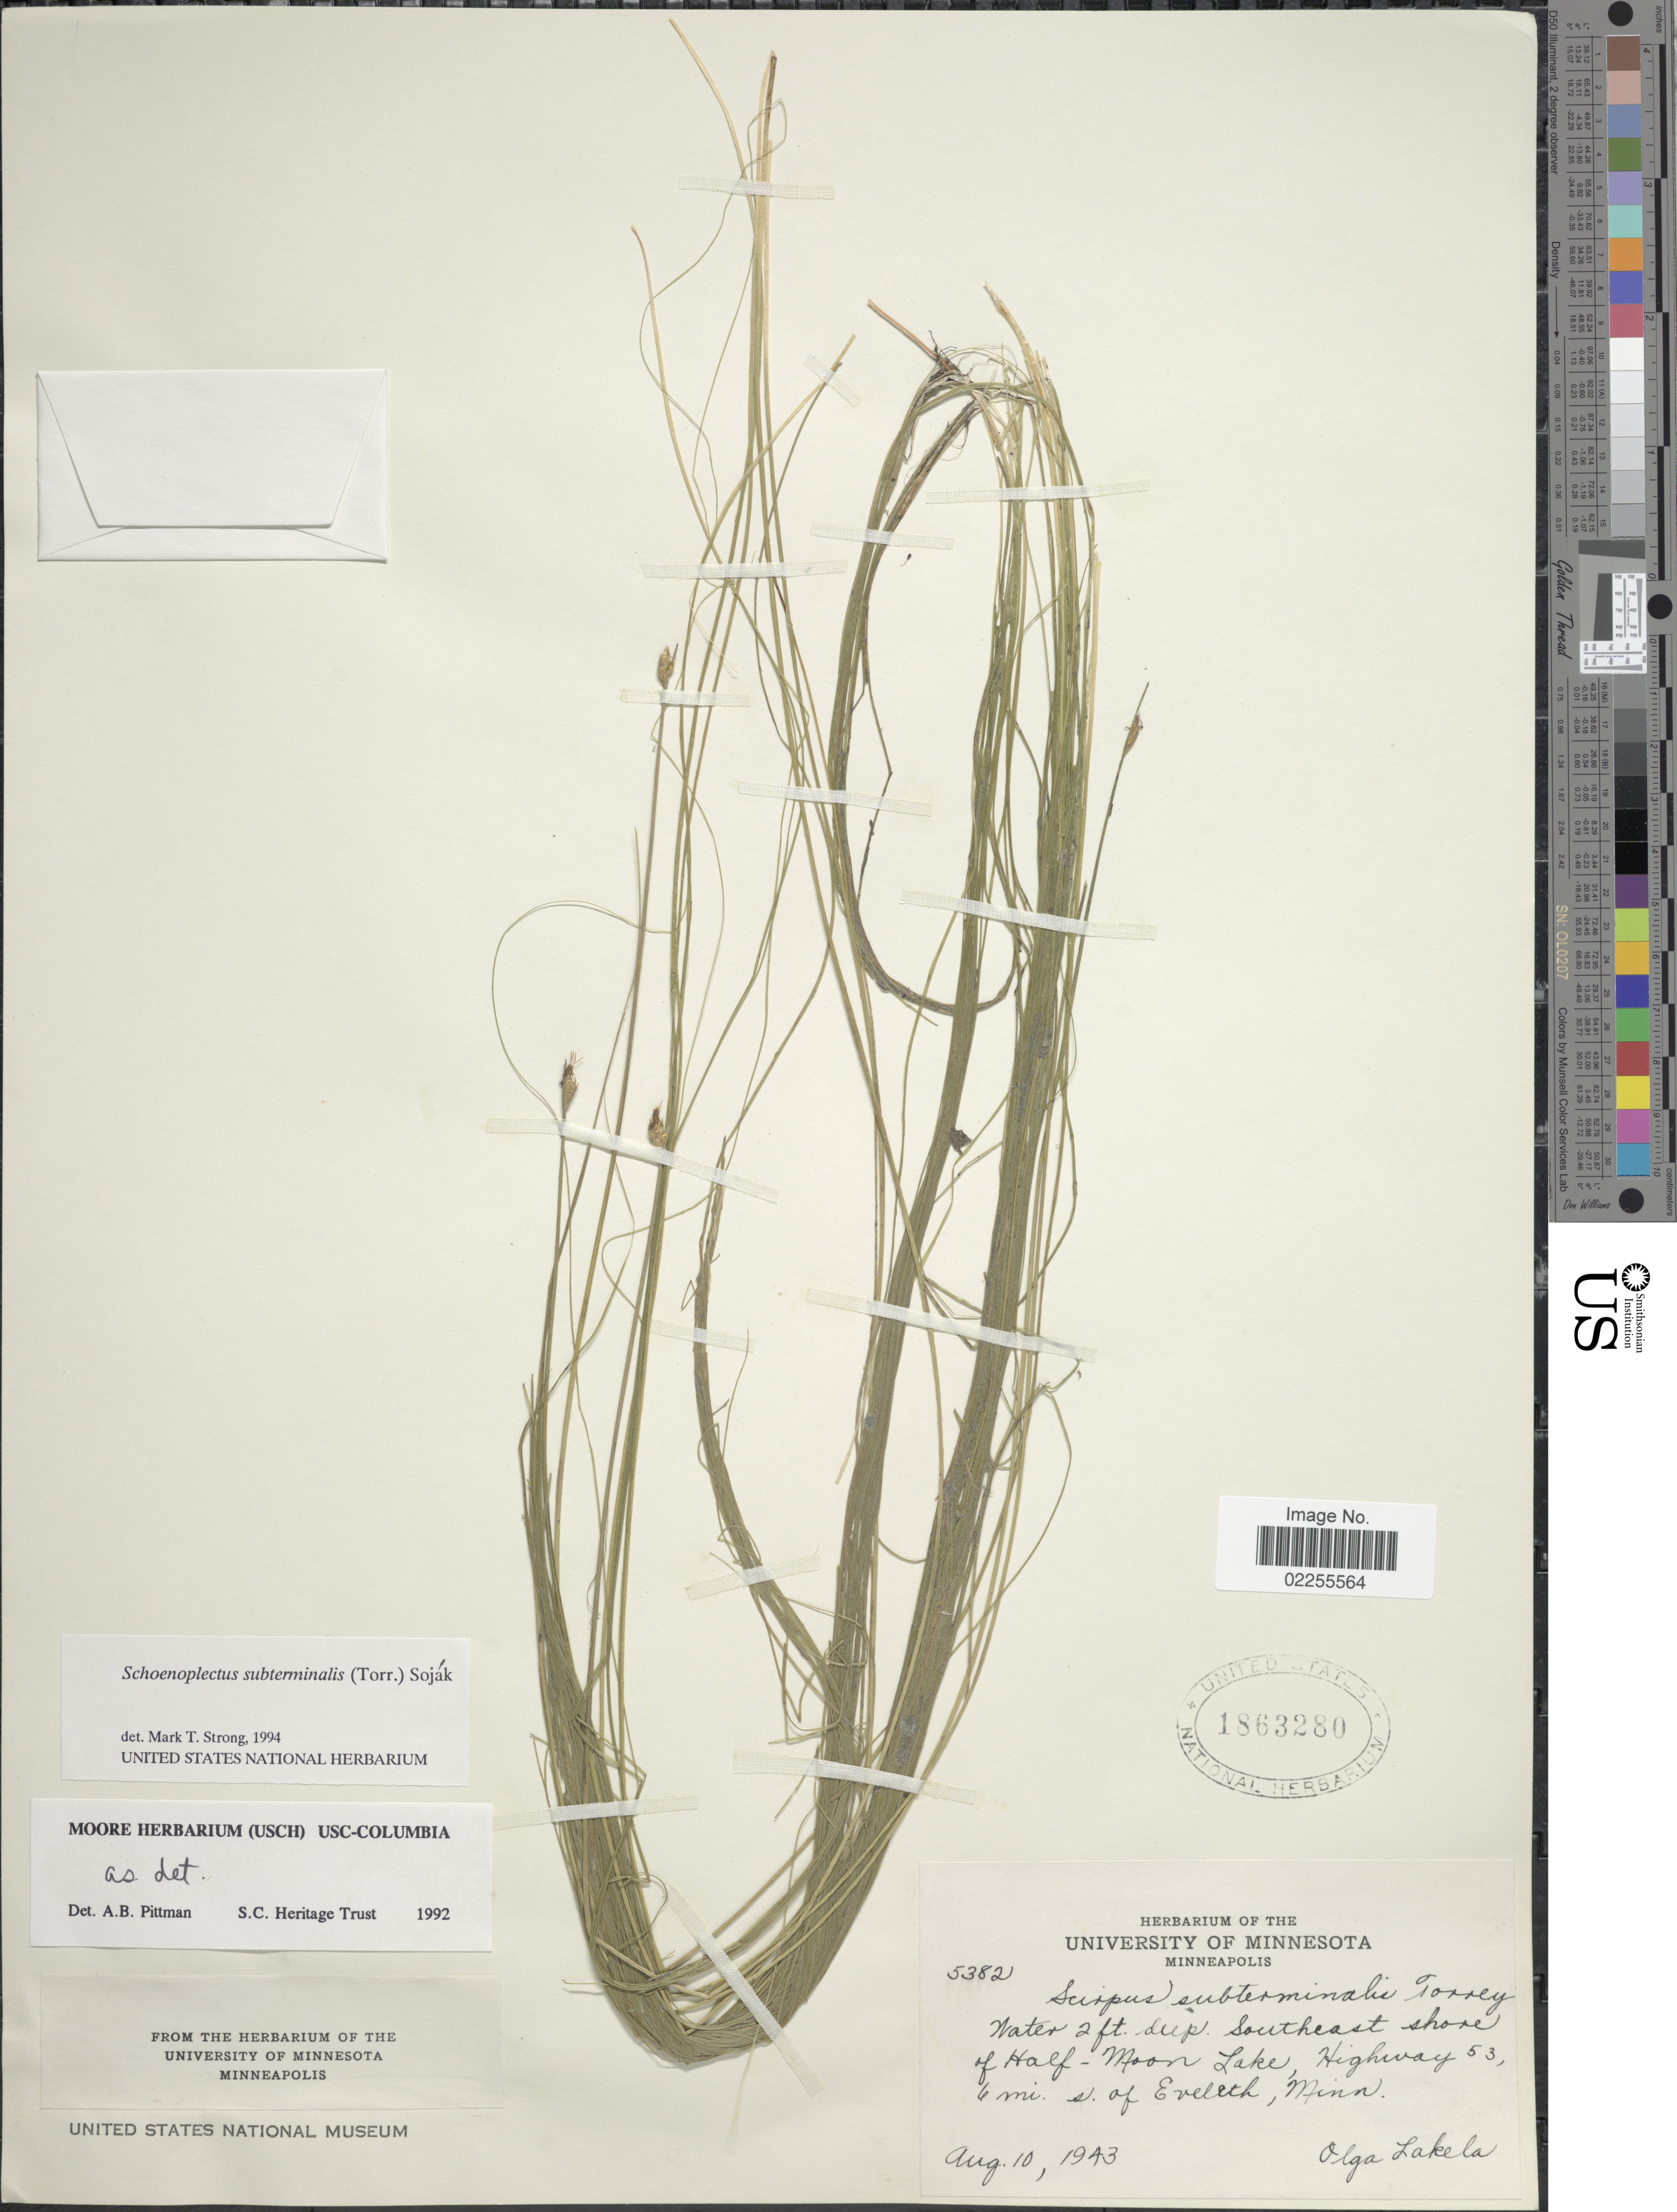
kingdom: Plantae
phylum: Tracheophyta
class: Liliopsida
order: Poales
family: Cyperaceae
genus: Schoenoplectus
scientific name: Schoenoplectus subterminalis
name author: (Torr.) Soják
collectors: O. K. Lakela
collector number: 5382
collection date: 1943-08-10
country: United States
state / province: Minnesota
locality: Southeast shore of Half-Moon Lake, Highway 53, 6 mi. s. of Eveleth.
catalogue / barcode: US 1863280